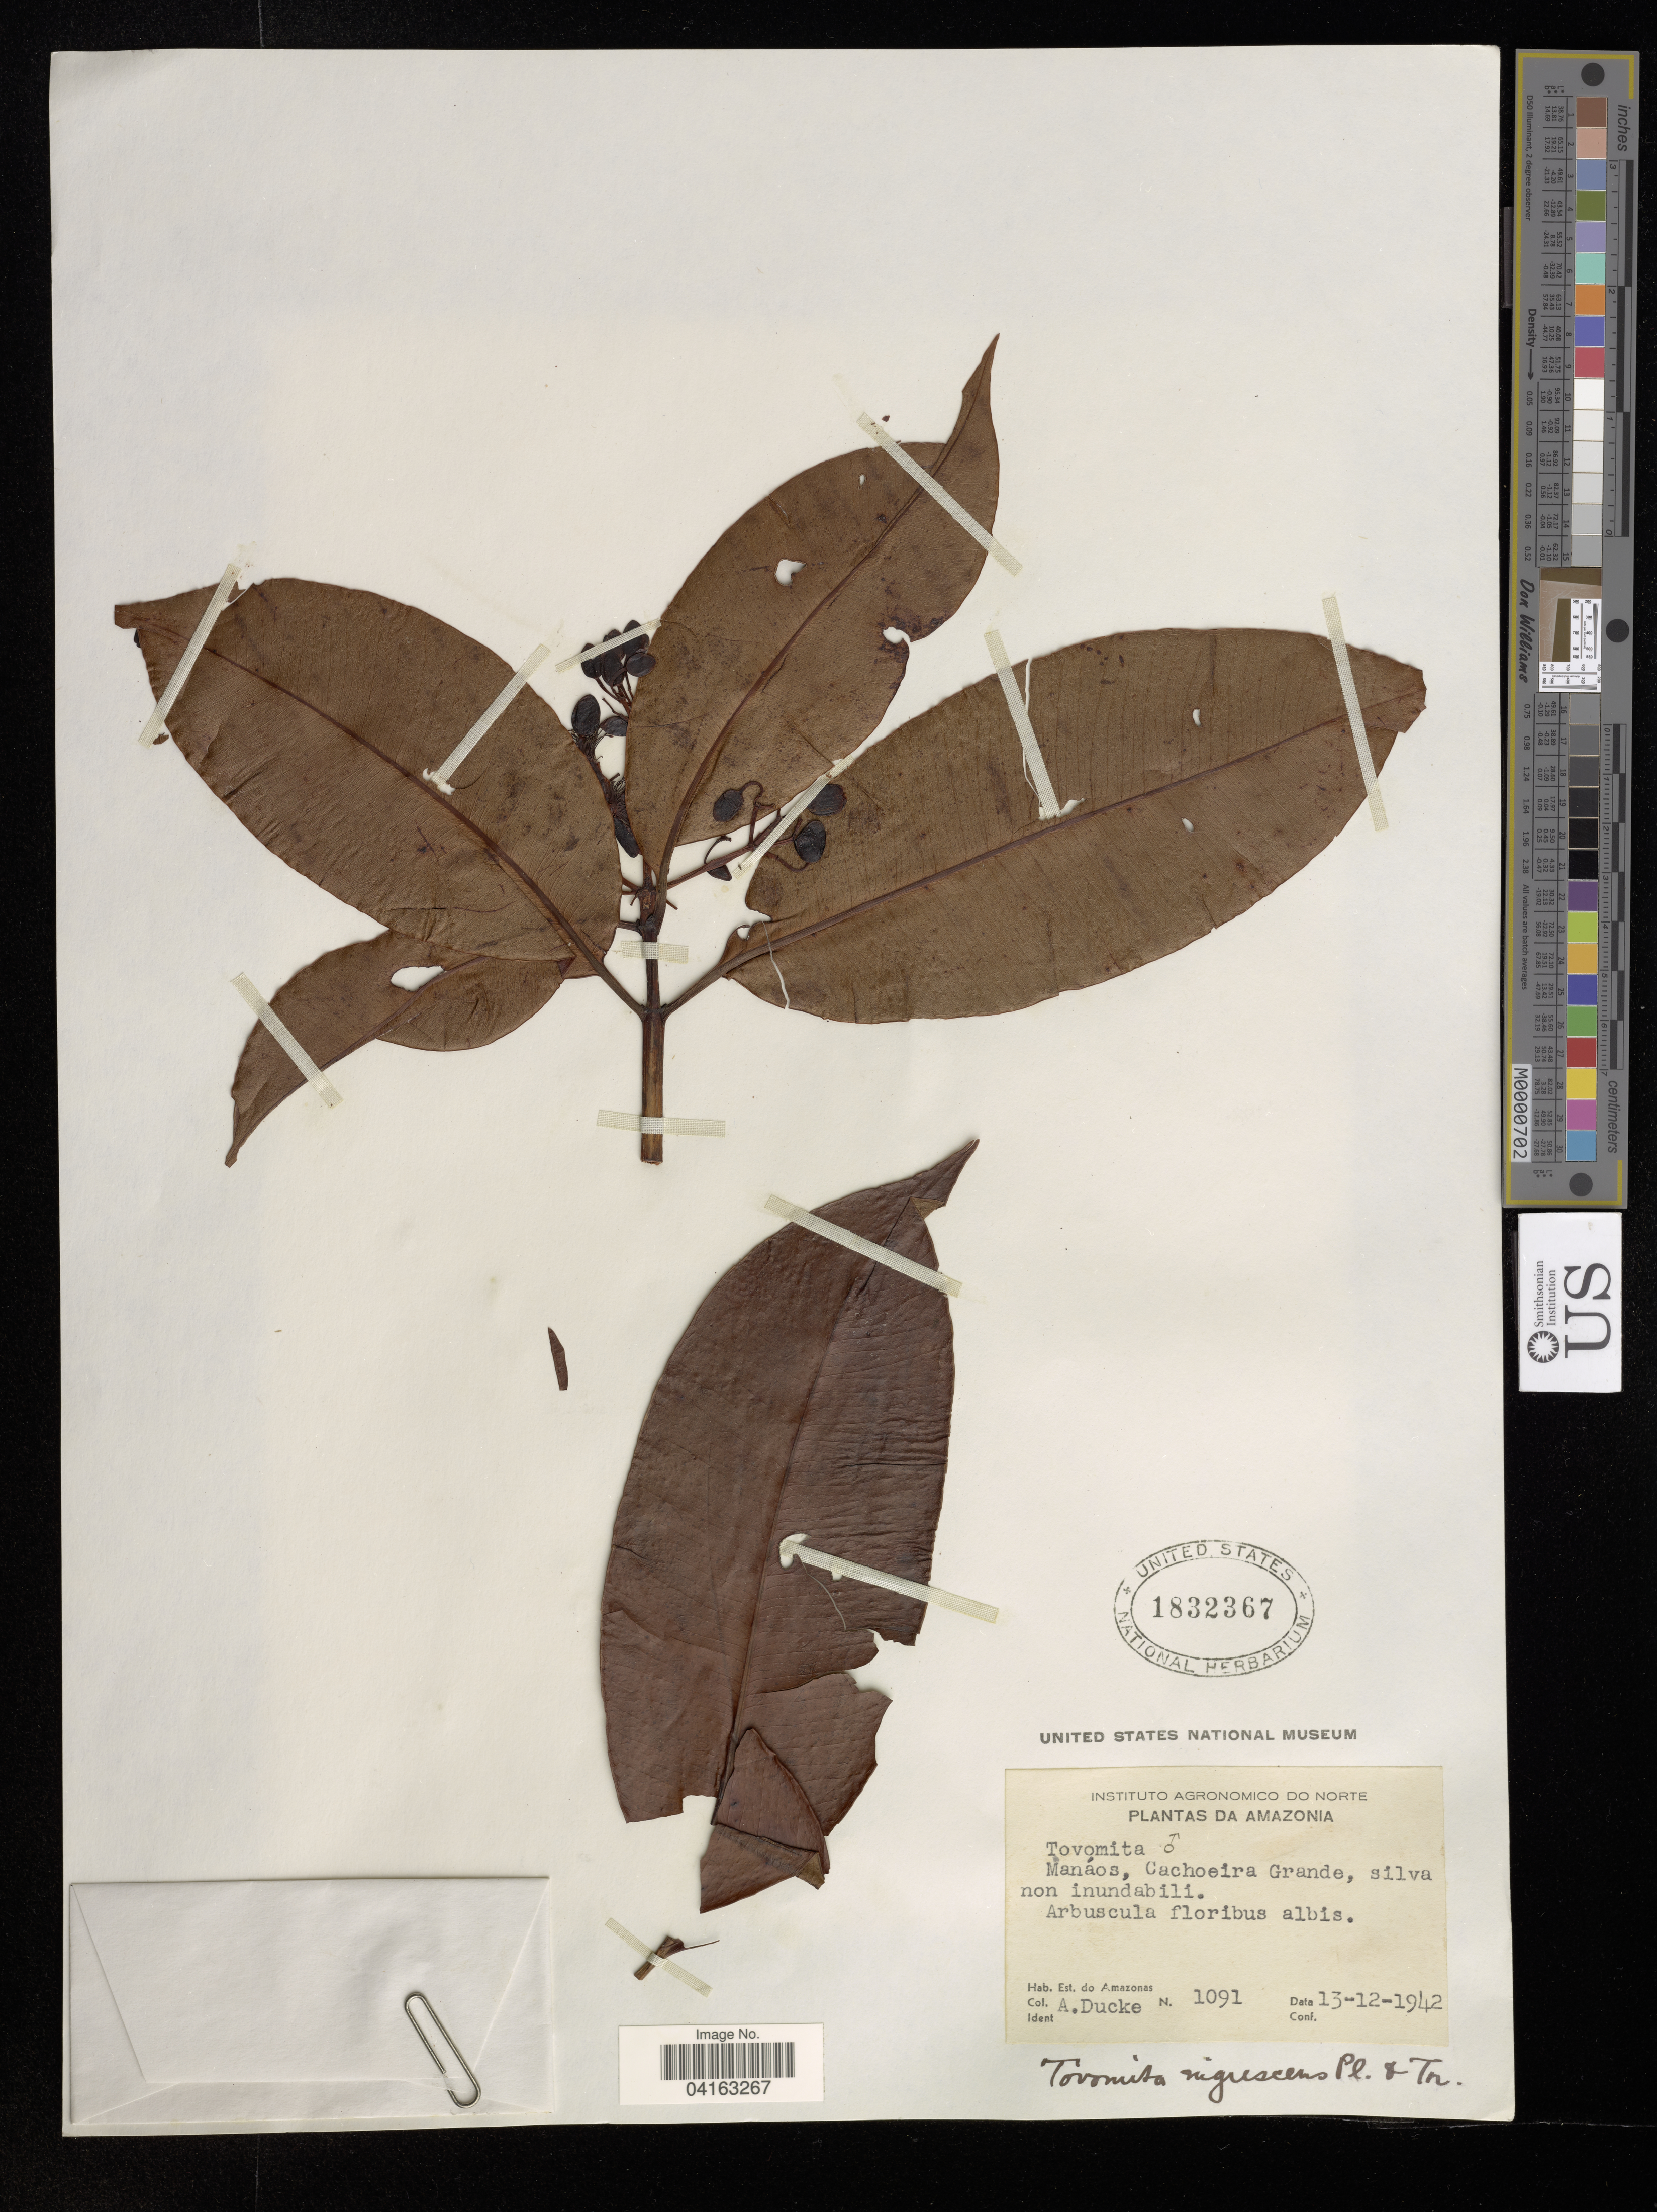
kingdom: Plantae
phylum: Tracheophyta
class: Magnoliopsida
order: Malpighiales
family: Clusiaceae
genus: Tovomita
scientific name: Tovomita nigrescens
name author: Planch. & Triana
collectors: A. Ducke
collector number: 1091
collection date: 1942-12-13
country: Brazil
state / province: Amazonas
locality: Manáos, Cachoeira Grande, silva non inundabili.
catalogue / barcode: US 1832367